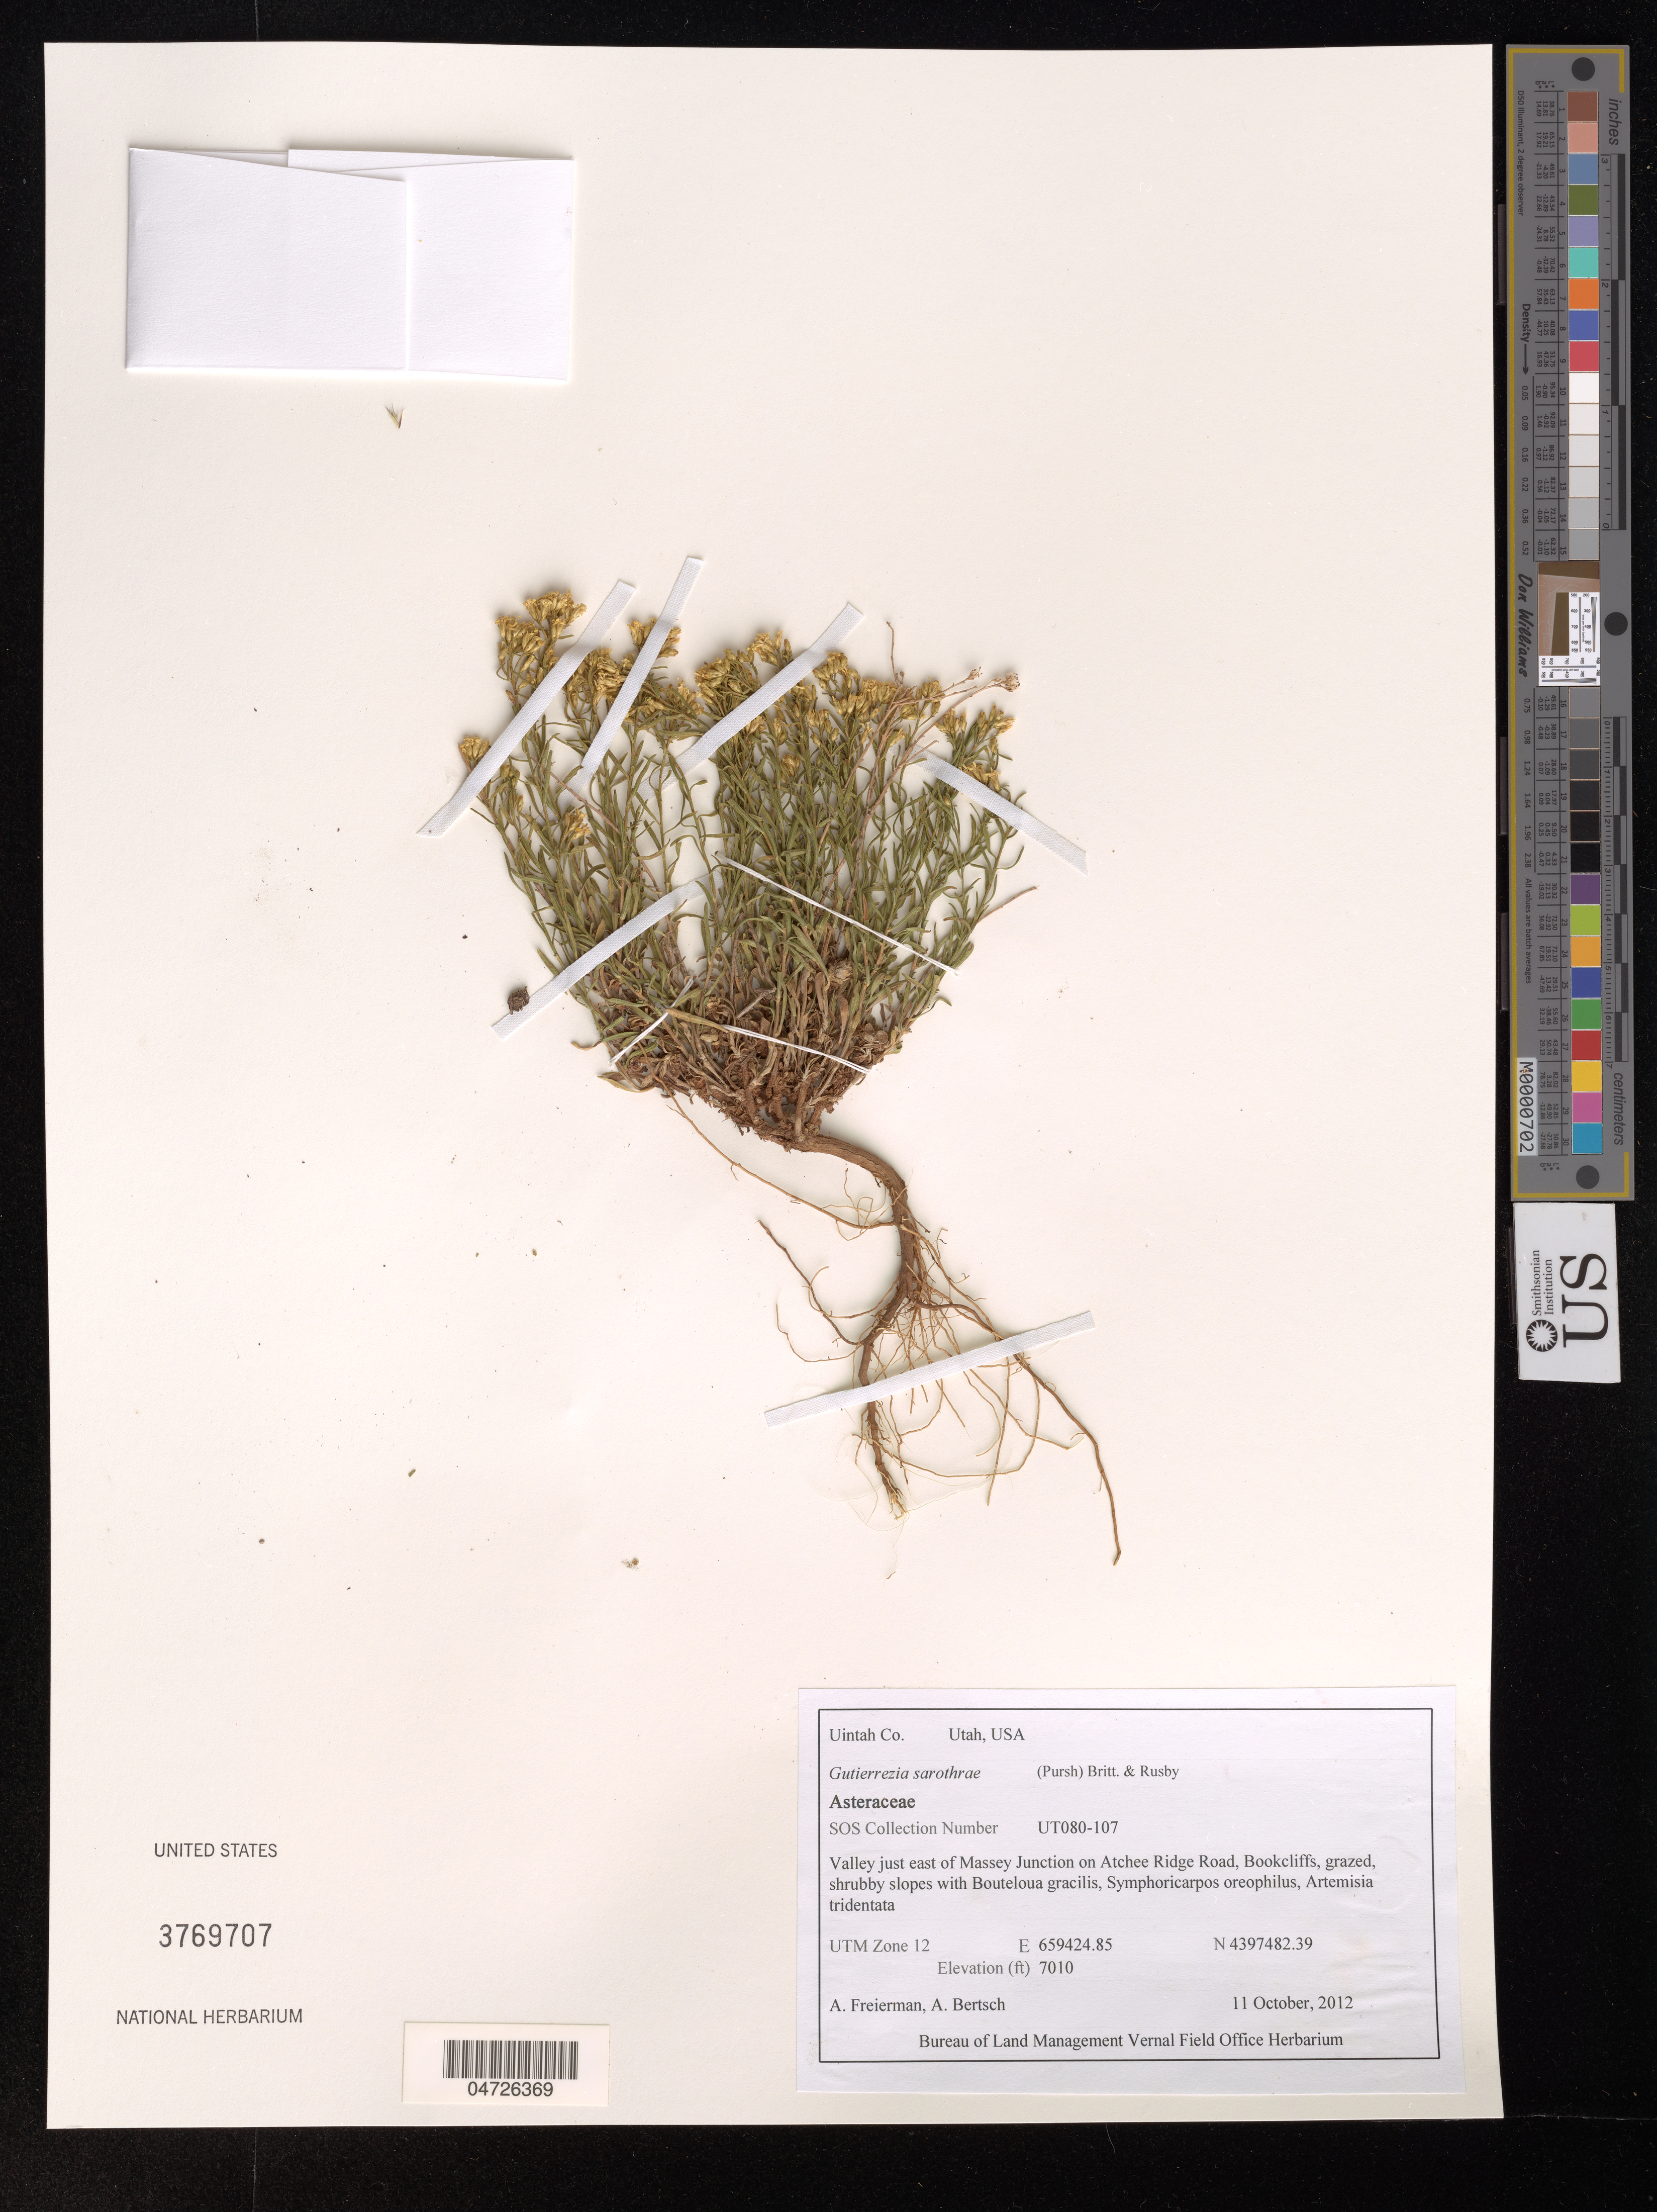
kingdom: Plantae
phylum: Tracheophyta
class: Magnoliopsida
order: Asterales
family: Asteraceae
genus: Gutierrezia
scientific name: Gutierrezia sarothrae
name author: (Pursh) Britton & Rusby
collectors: A. Freierman & A. Bertsch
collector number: UT080-107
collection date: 2012-10-11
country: United States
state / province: Utah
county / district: Uintah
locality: Uintah Co. Valley just east of Massey Junction on Atchee Ridge Road, Bookcliffs. UTM Zone 12.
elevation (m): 2137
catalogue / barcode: US 3769707